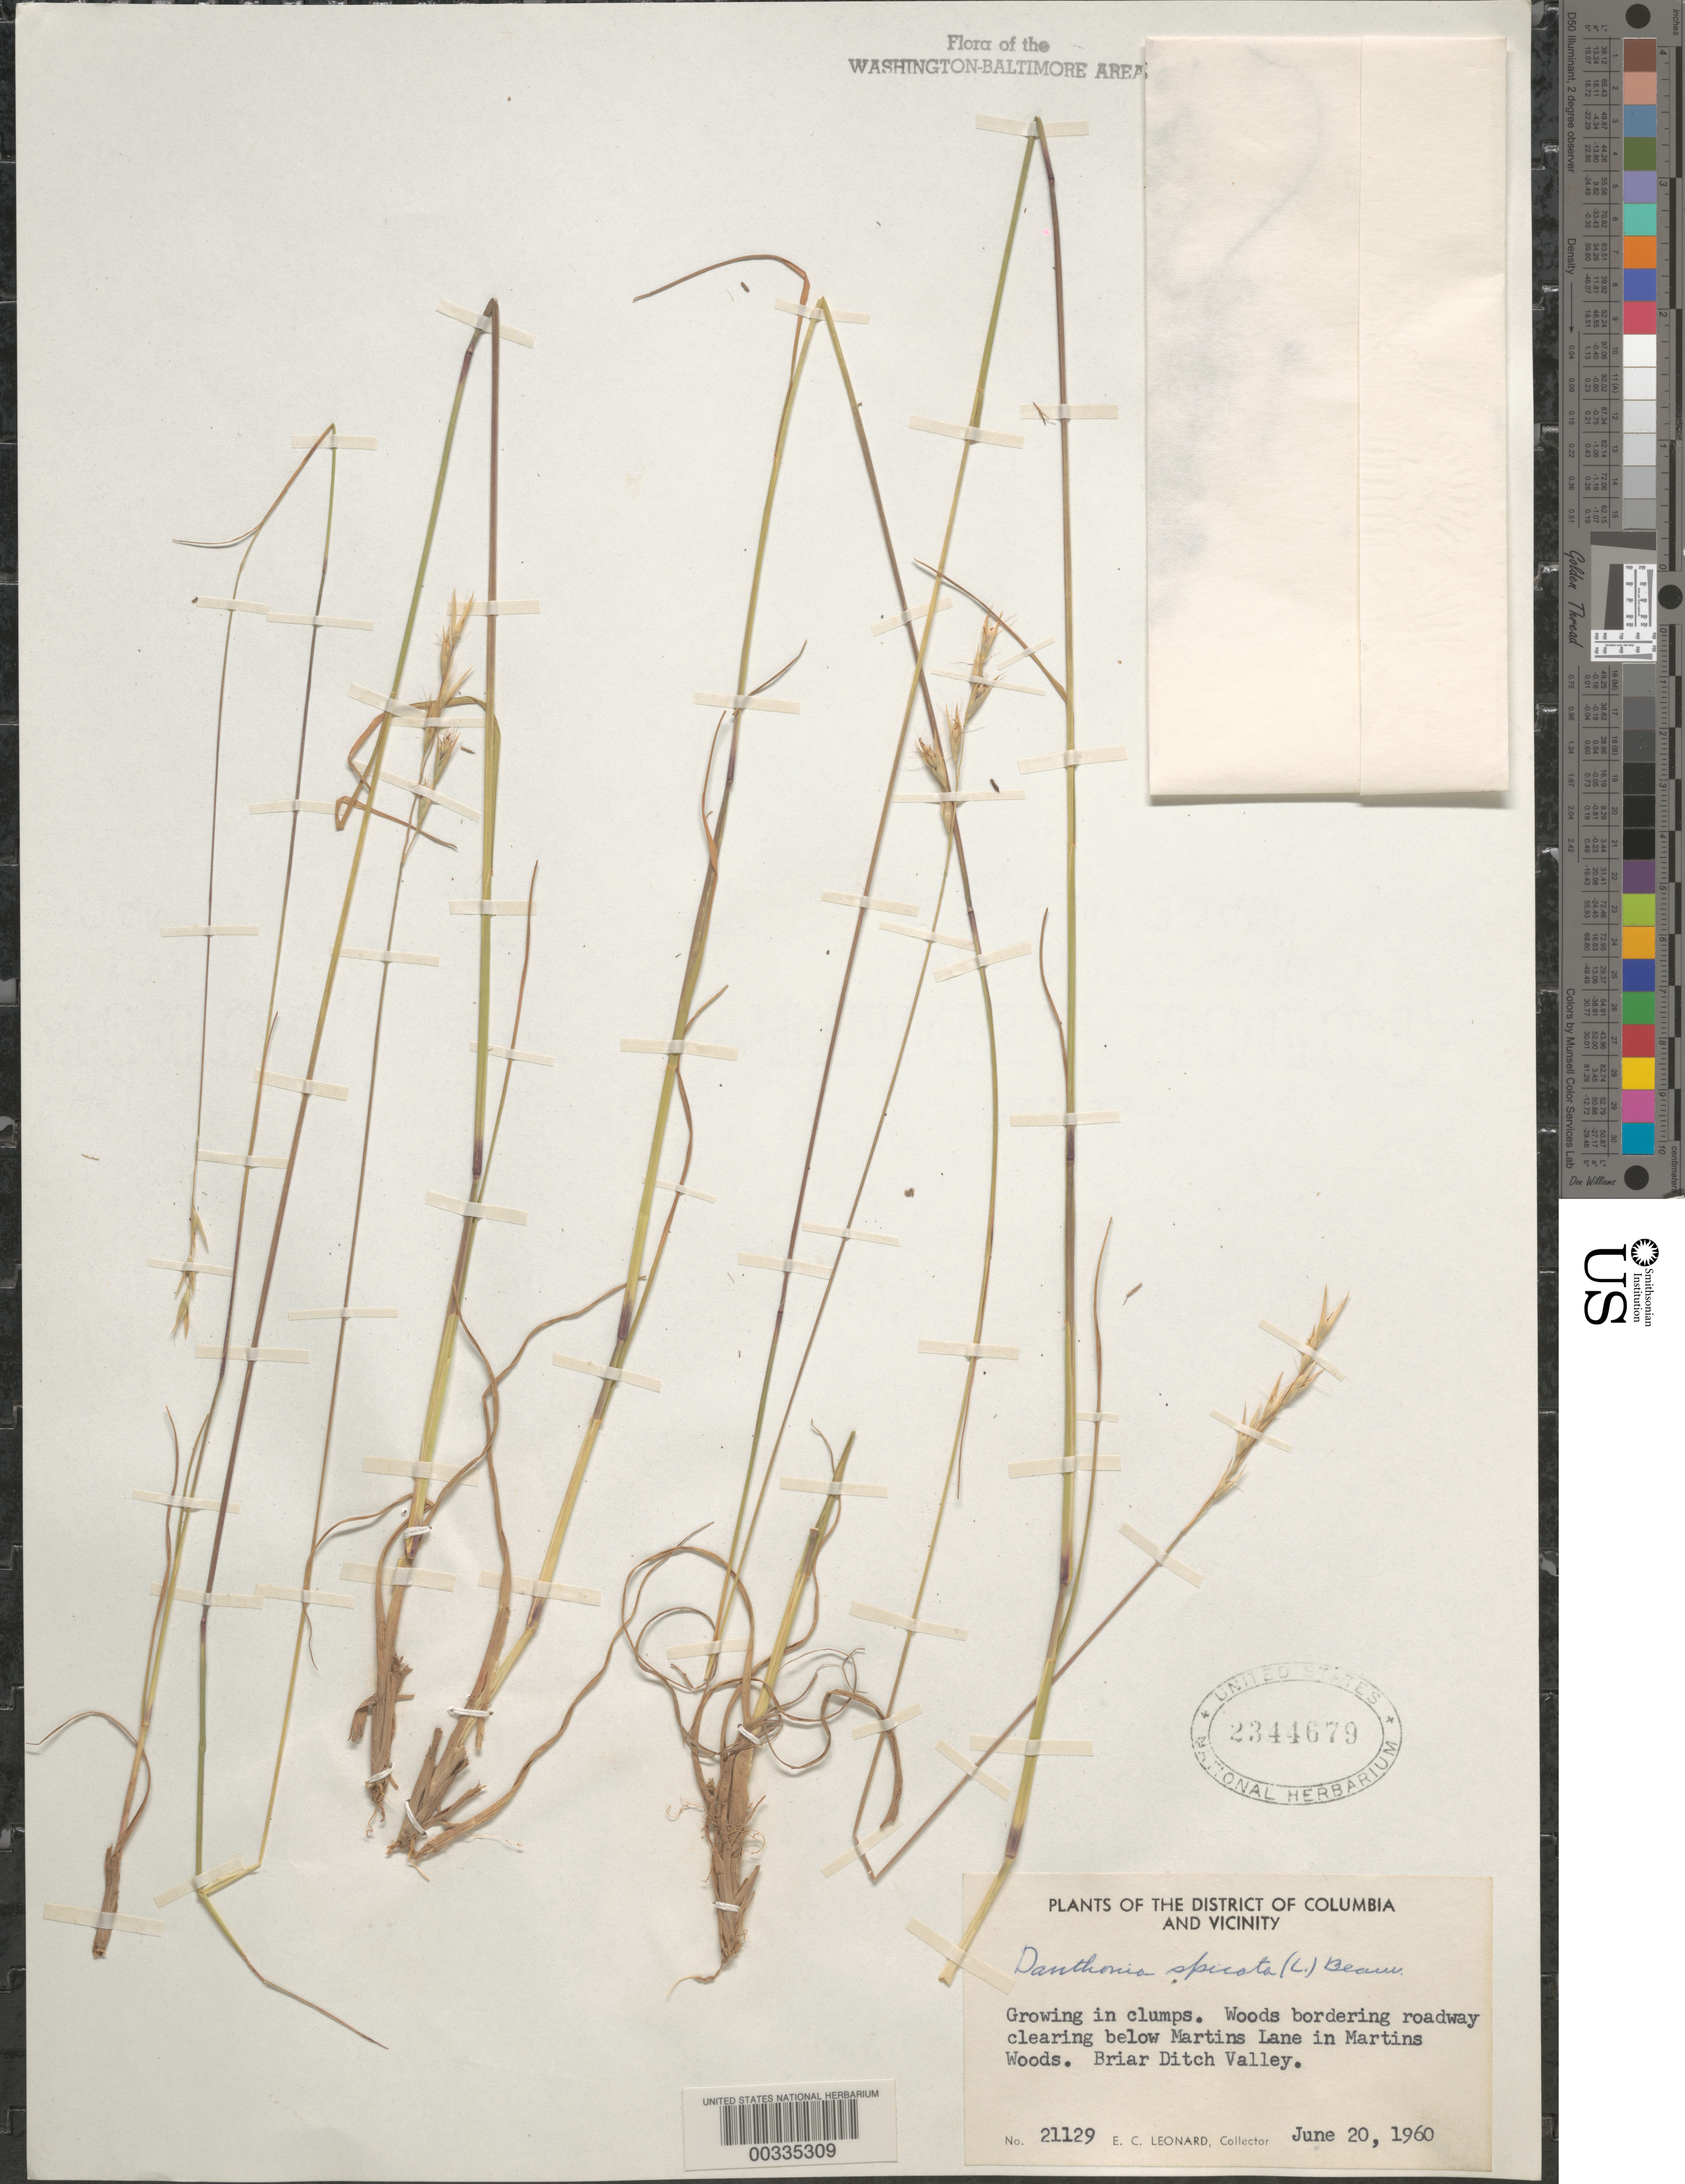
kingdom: Plantae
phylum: Tracheophyta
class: Liliopsida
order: Poales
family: Poaceae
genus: Danthonia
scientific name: Danthonia spicata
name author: (L.) P. Beauv. ex Roem. & Schult.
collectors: E. C. Leonard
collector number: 21129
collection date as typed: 20 Jun 1960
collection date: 1960-06-20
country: United States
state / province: Maryland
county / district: Prince George's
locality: Below Martins Lane, Briar Ditch Valley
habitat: Woods bordering roadway clearing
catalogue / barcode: US 2344679